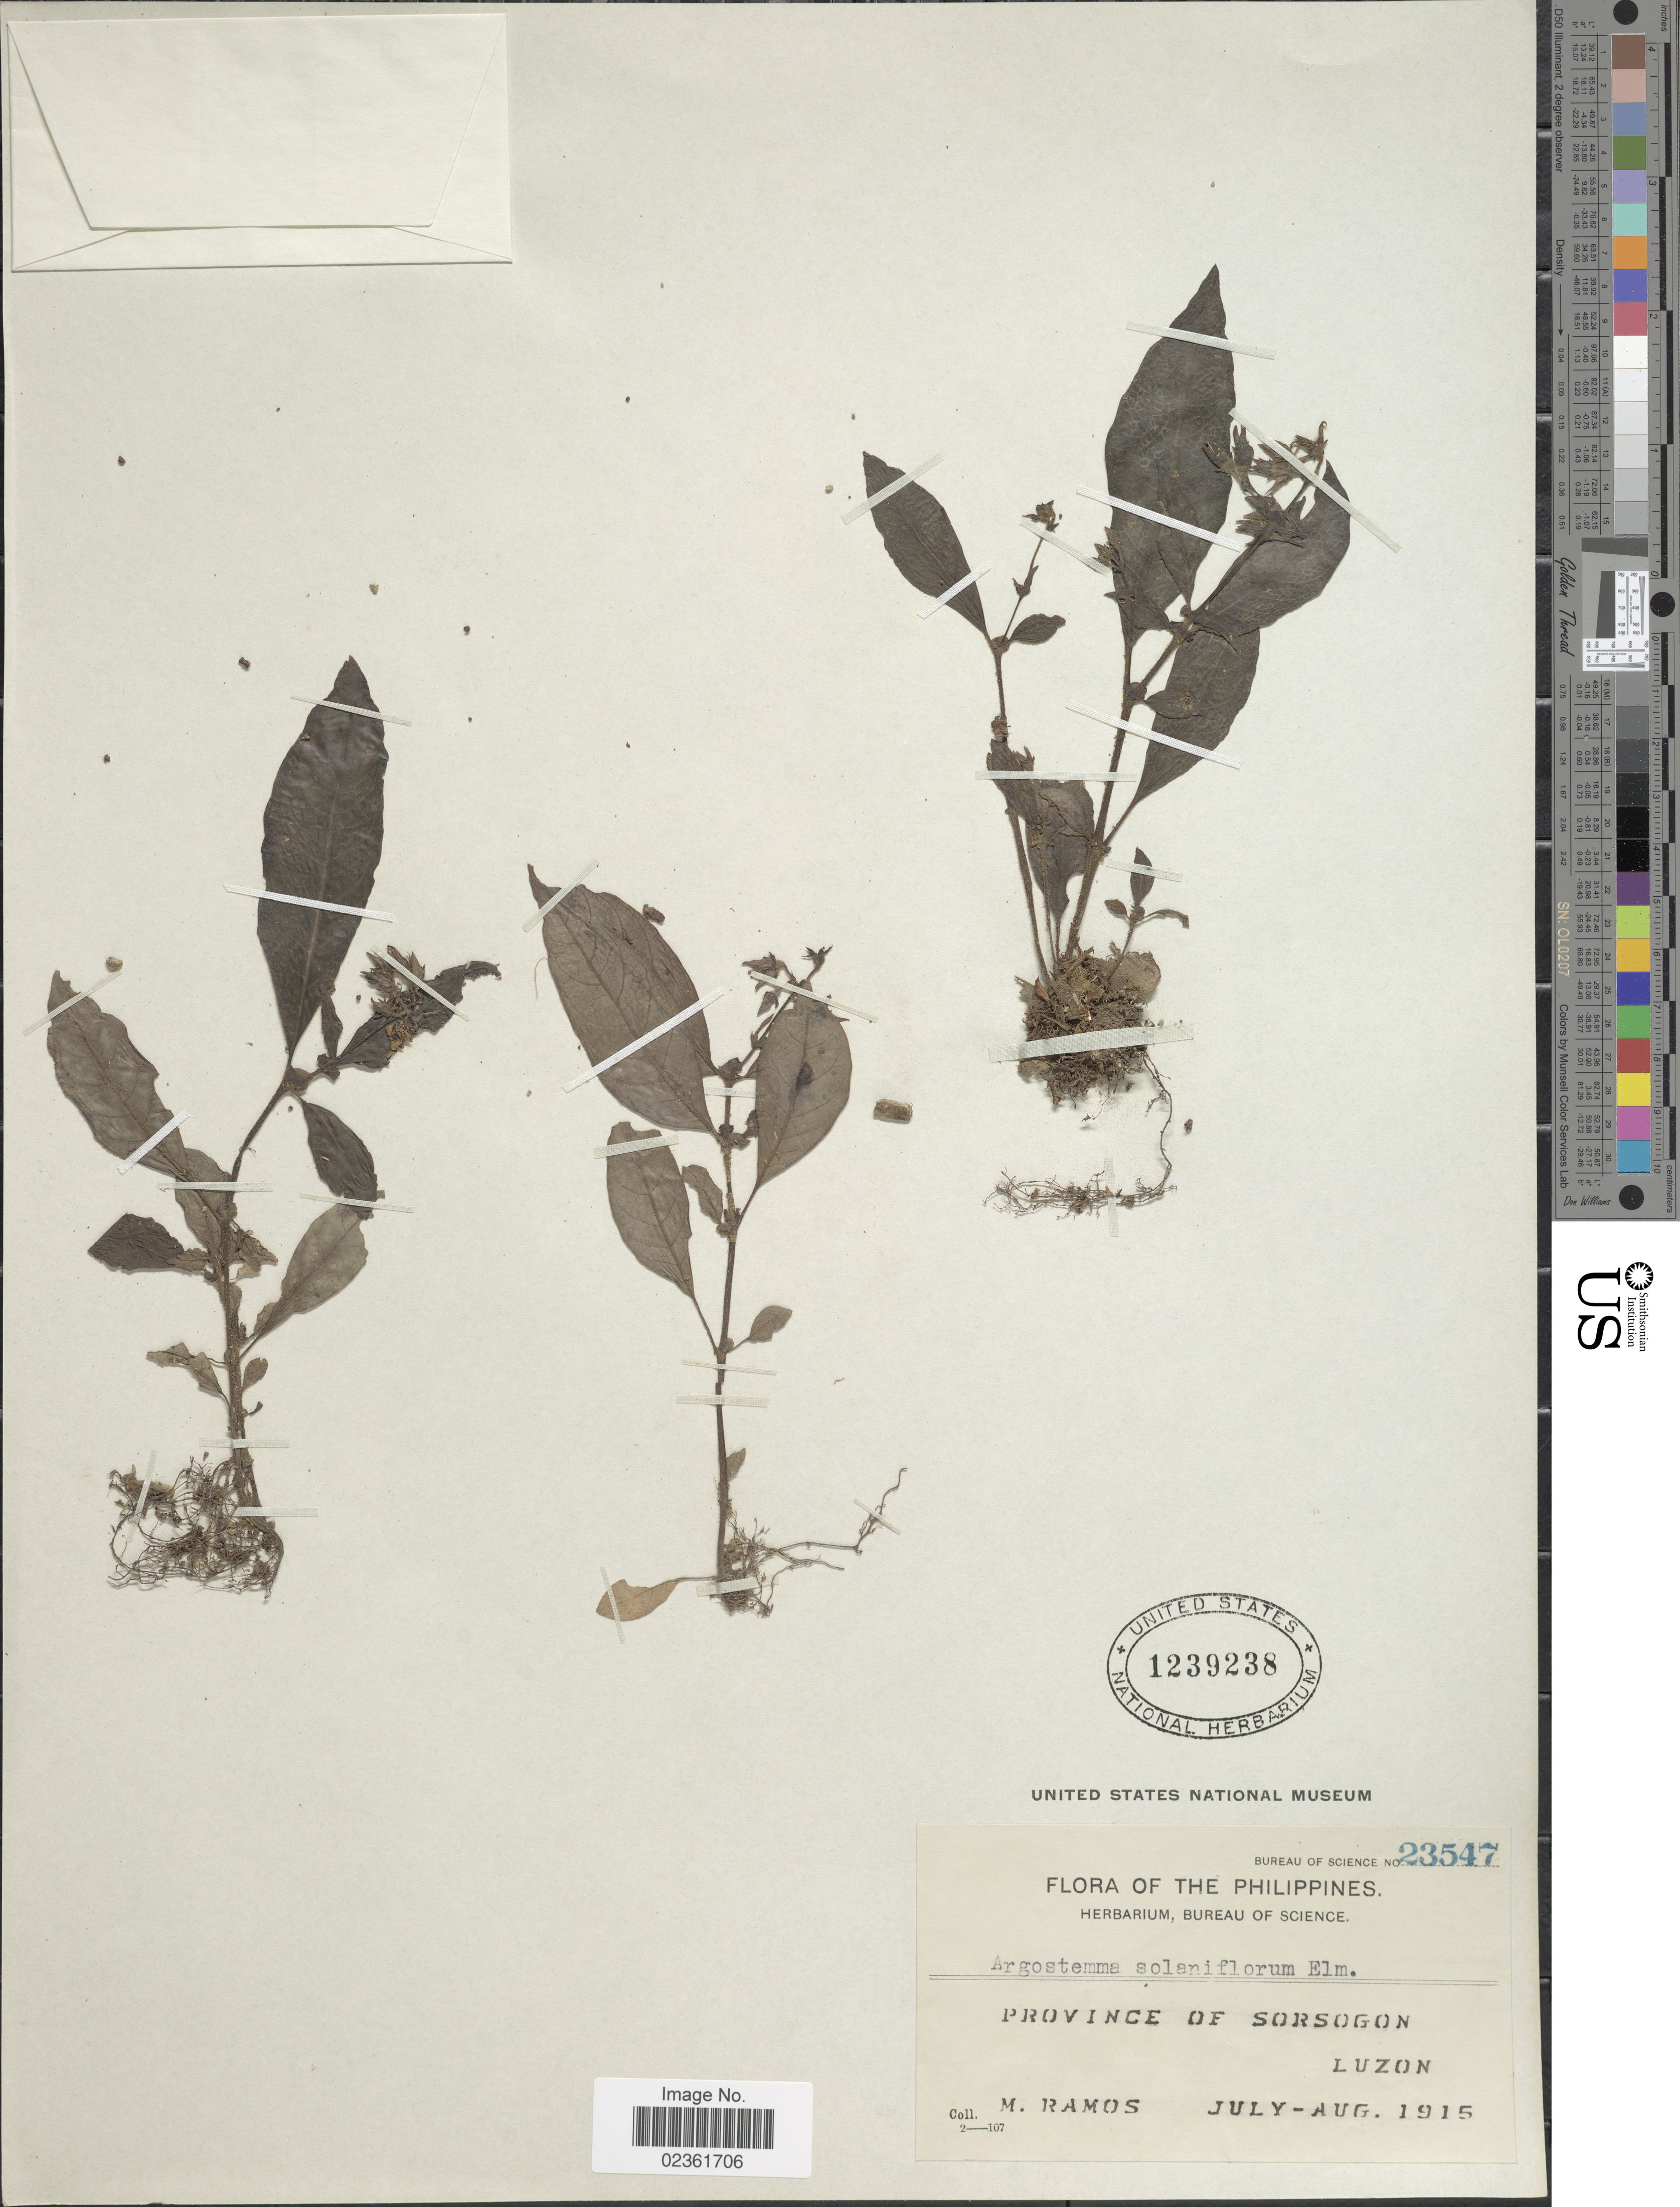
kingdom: Plantae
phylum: Tracheophyta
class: Magnoliopsida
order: Gentianales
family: Rubiaceae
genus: Argostemma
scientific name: Argostemma solaniflorum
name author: Elmer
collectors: M. Ramos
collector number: Bureau of Science 23547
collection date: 1915-07/1915-08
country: Philippines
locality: Province of Sorsogon, Luzon.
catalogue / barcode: US 1239238